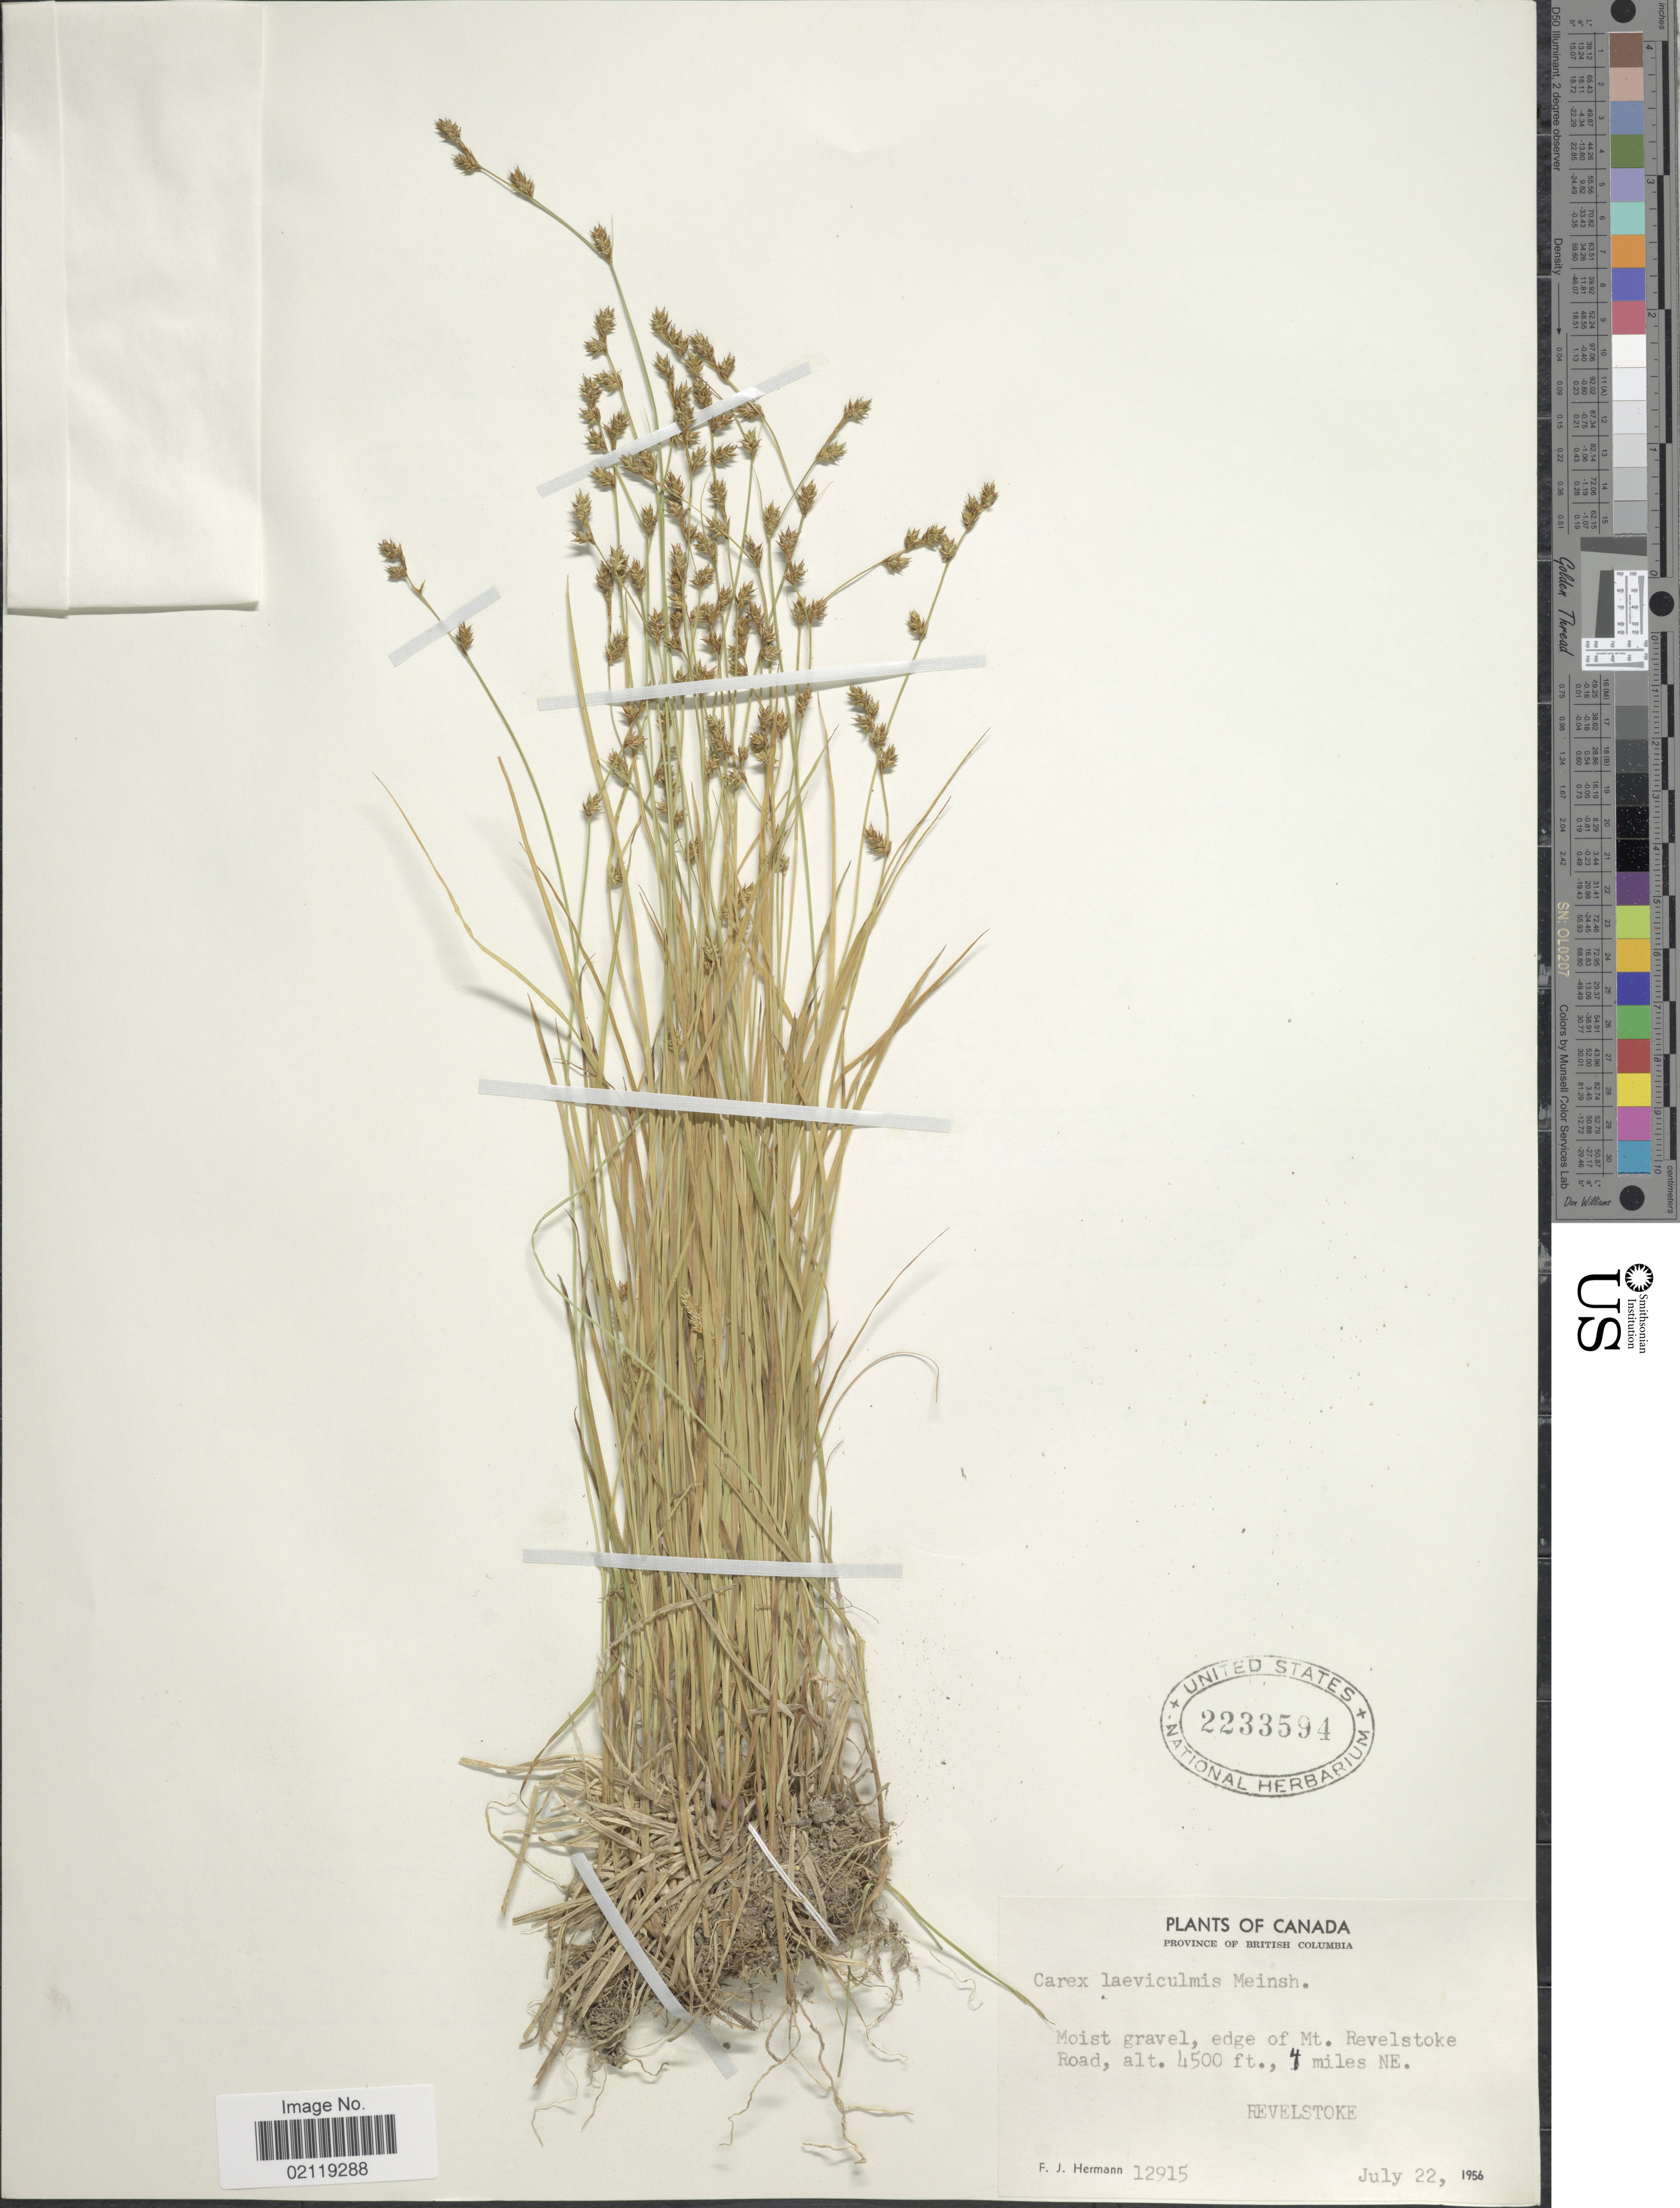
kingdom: Plantae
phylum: Tracheophyta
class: Liliopsida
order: Poales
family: Cyperaceae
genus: Carex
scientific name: Carex laeviculmis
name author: Meinsh.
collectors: F. J. Hermann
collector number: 12915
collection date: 1956-07-22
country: Canada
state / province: British Columbia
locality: Moist gravel, edge of Mt. Revelstoke Road, 4 miles NE. Revelstoke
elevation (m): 1372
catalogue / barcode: US 2233594